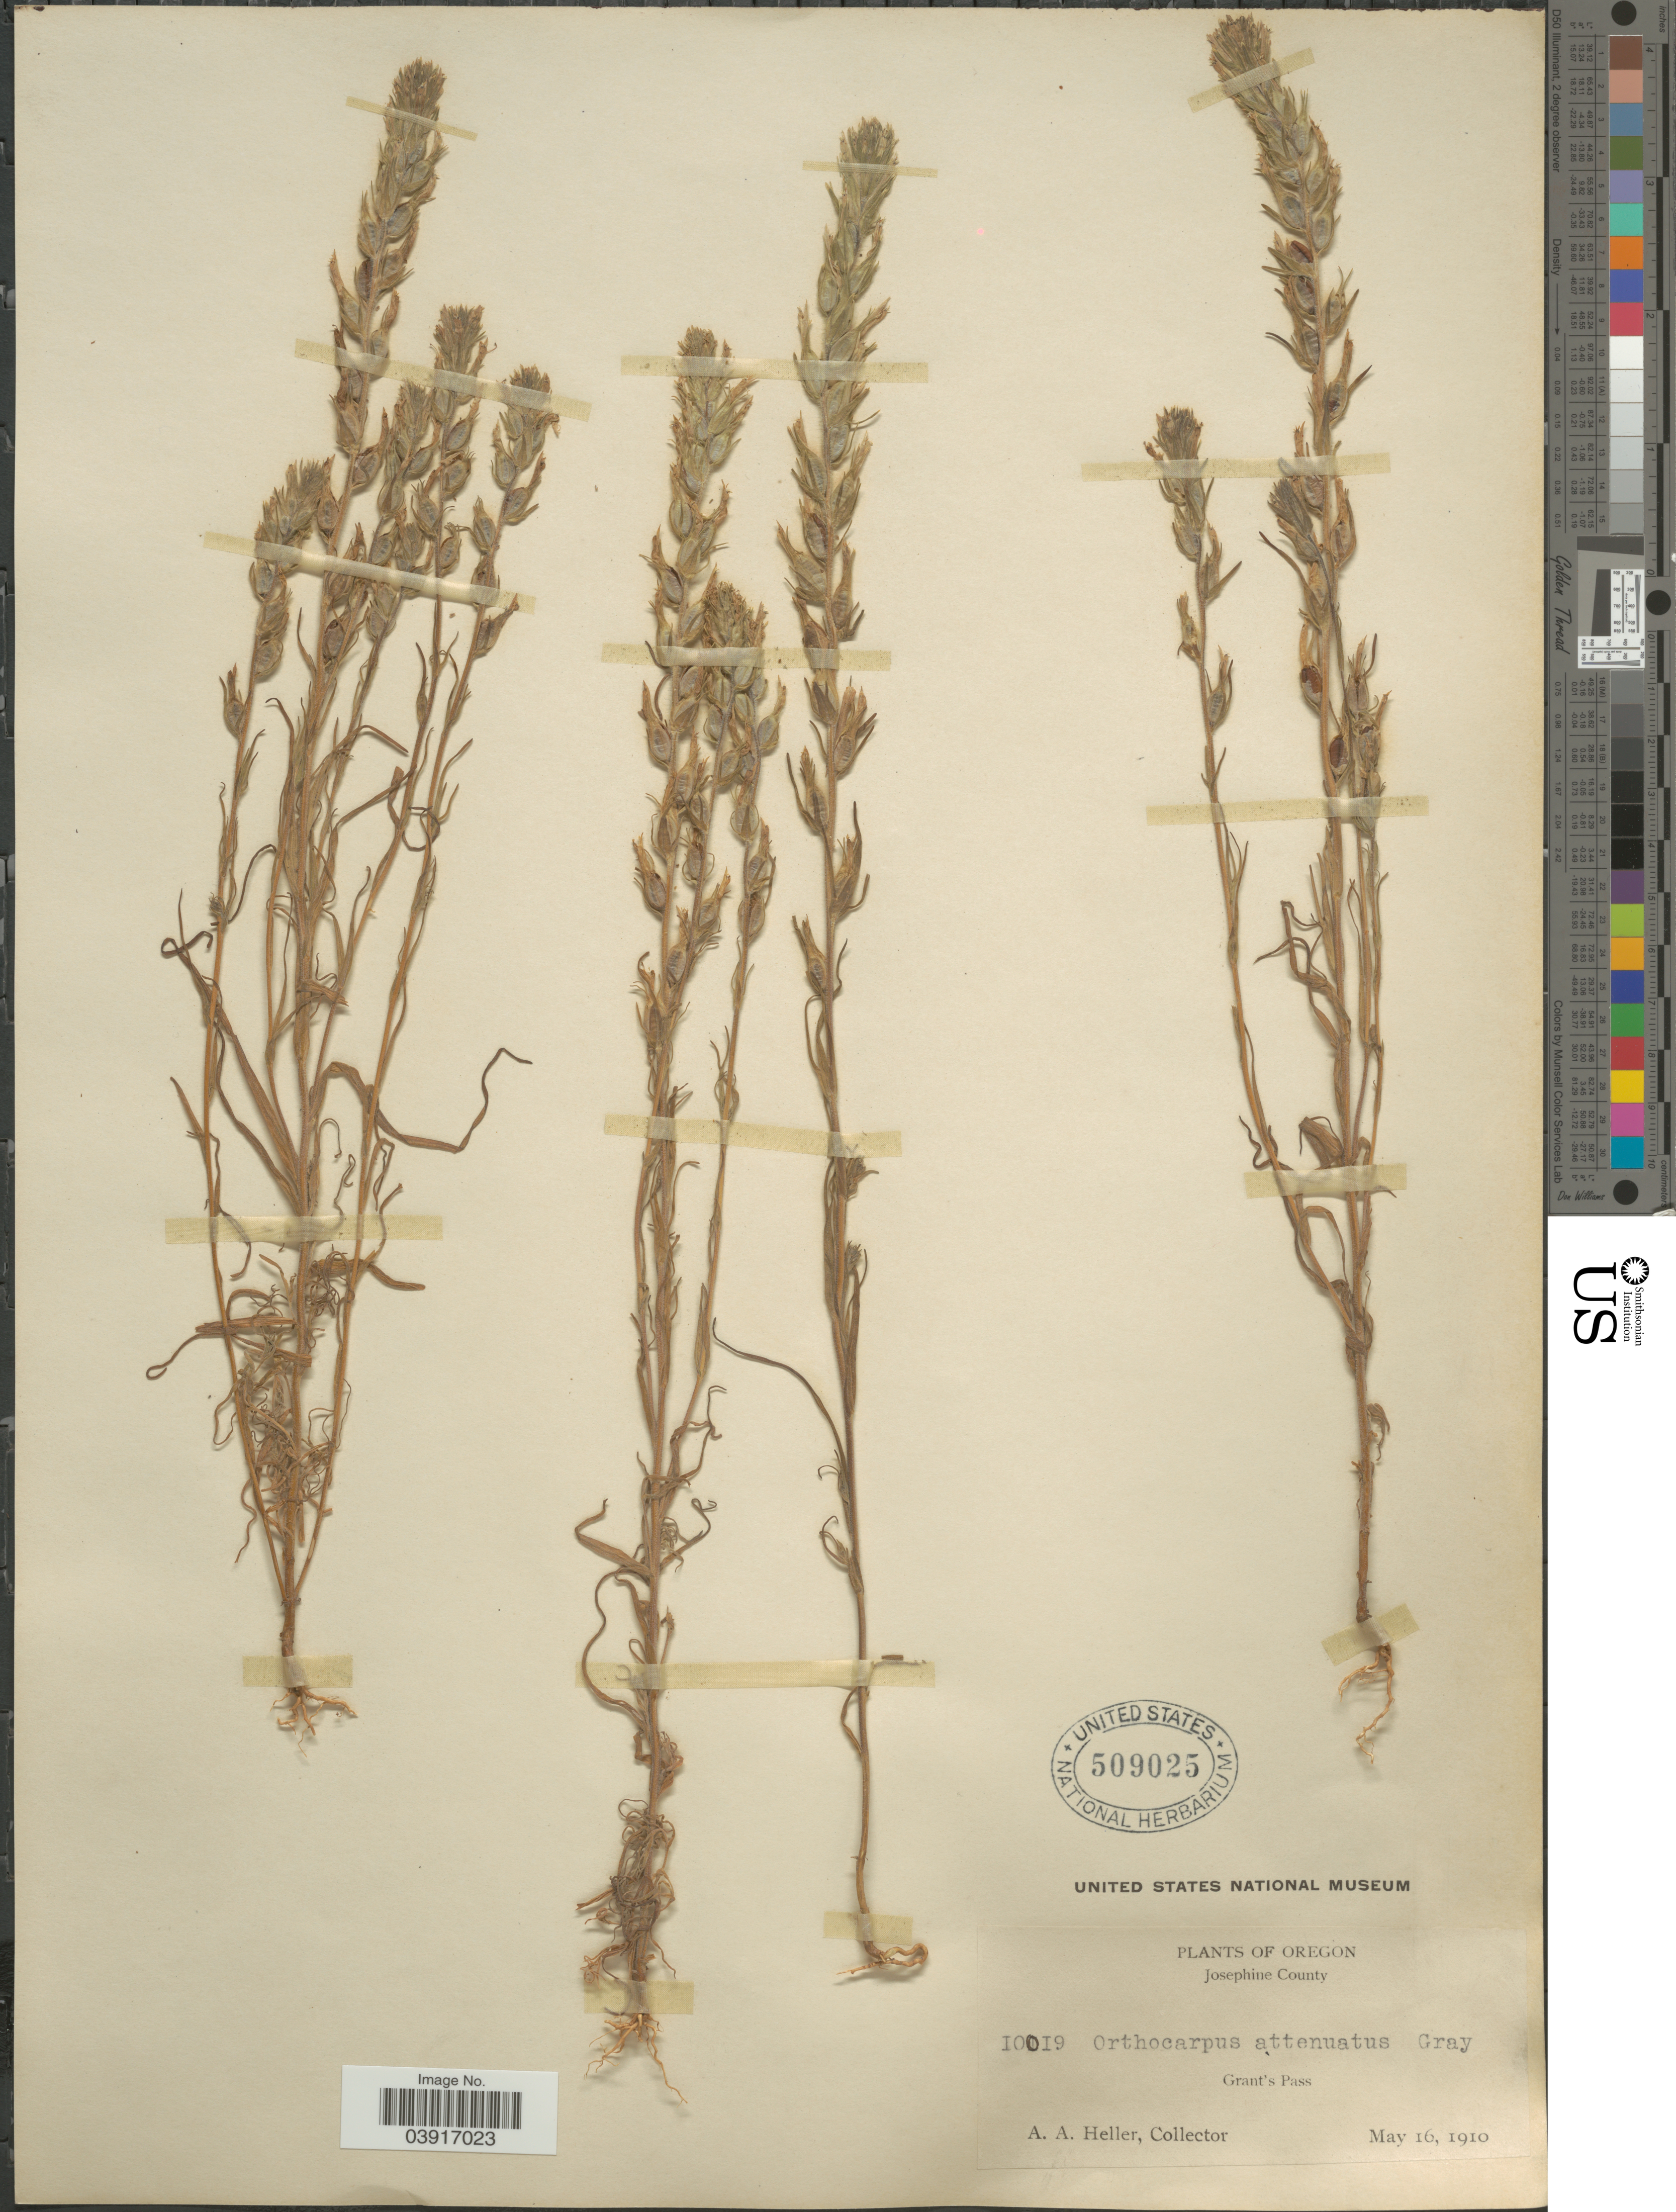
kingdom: Plantae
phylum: Tracheophyta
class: Magnoliopsida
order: Lamiales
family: Orobanchaceae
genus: Orthocarpus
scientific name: Orthocarpus attenuatus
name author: A. Gray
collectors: A. A. Heller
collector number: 10019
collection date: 1910-05-16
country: United States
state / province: Oregon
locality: Josephine County. Grant's Pass.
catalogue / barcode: US 509025